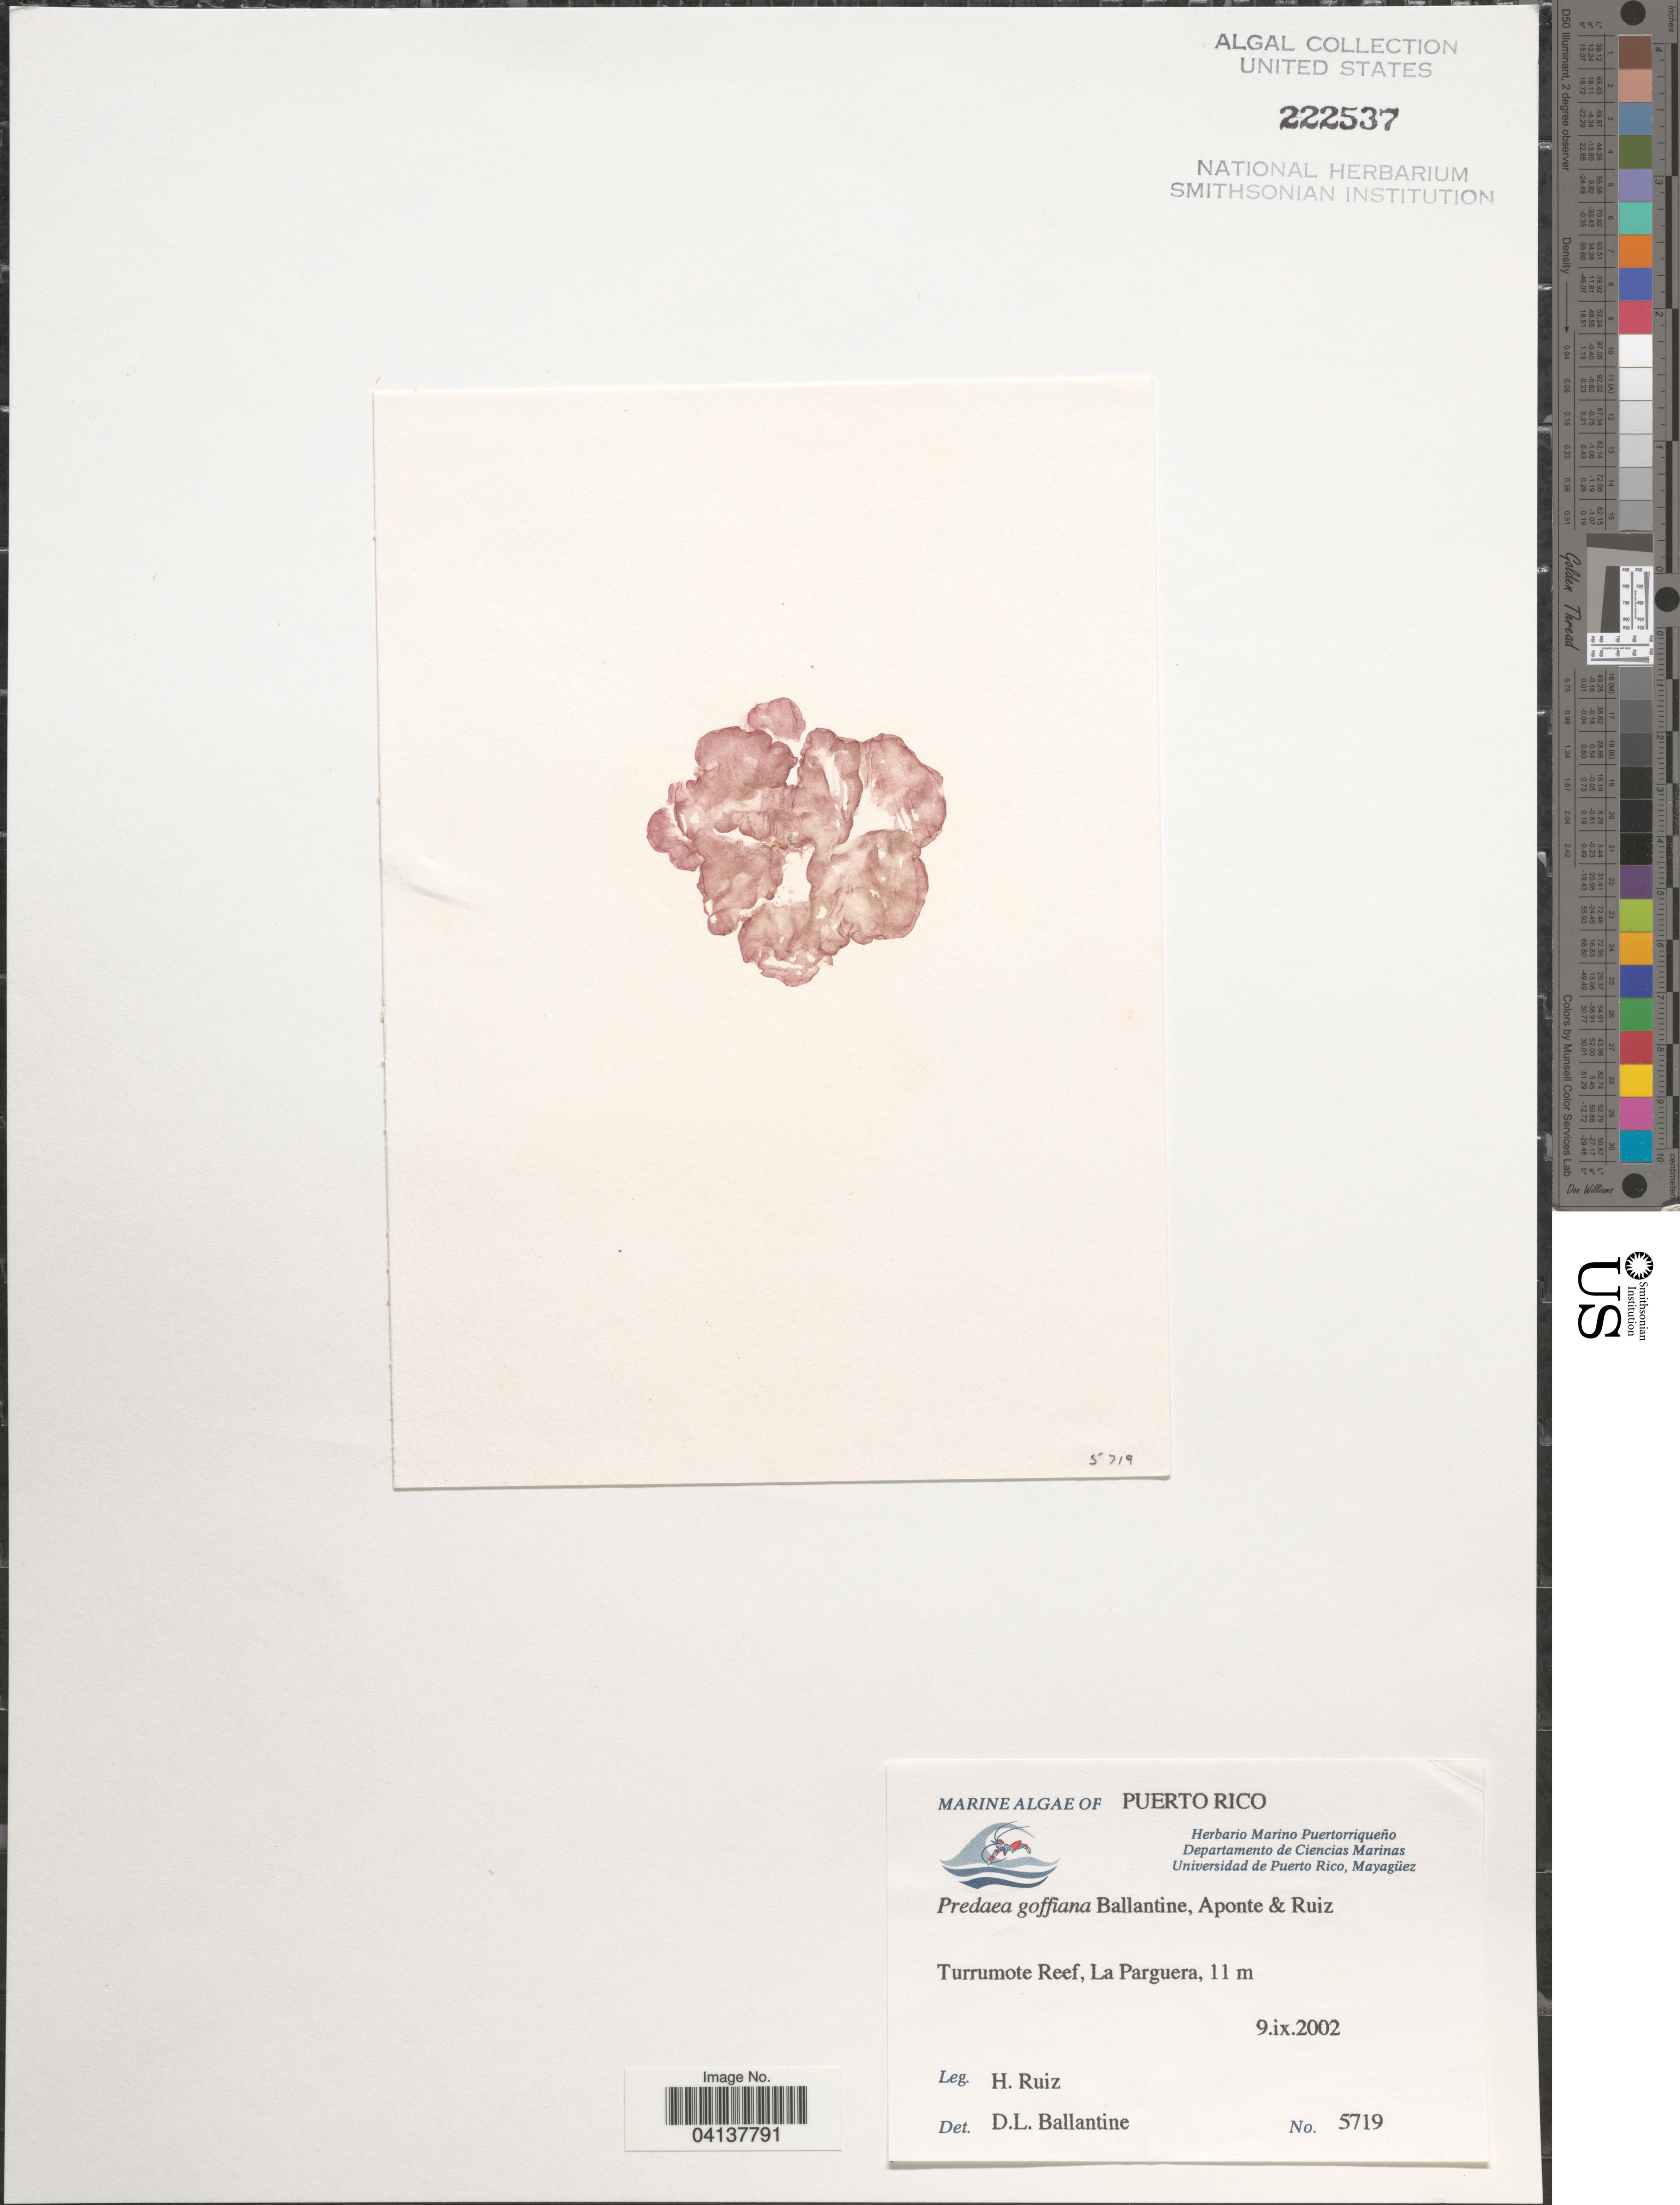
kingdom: Plantae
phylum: Rhodophyta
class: Florideophyceae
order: Nemastomatales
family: Nemastomataceae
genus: Predaea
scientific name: Predaea goffiana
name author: D.L. Ballant. et al.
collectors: H. Ruiz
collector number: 5719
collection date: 2002-09-09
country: Puerto Rico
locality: Turrumote Reef, La Parguera.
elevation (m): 11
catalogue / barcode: US 222537